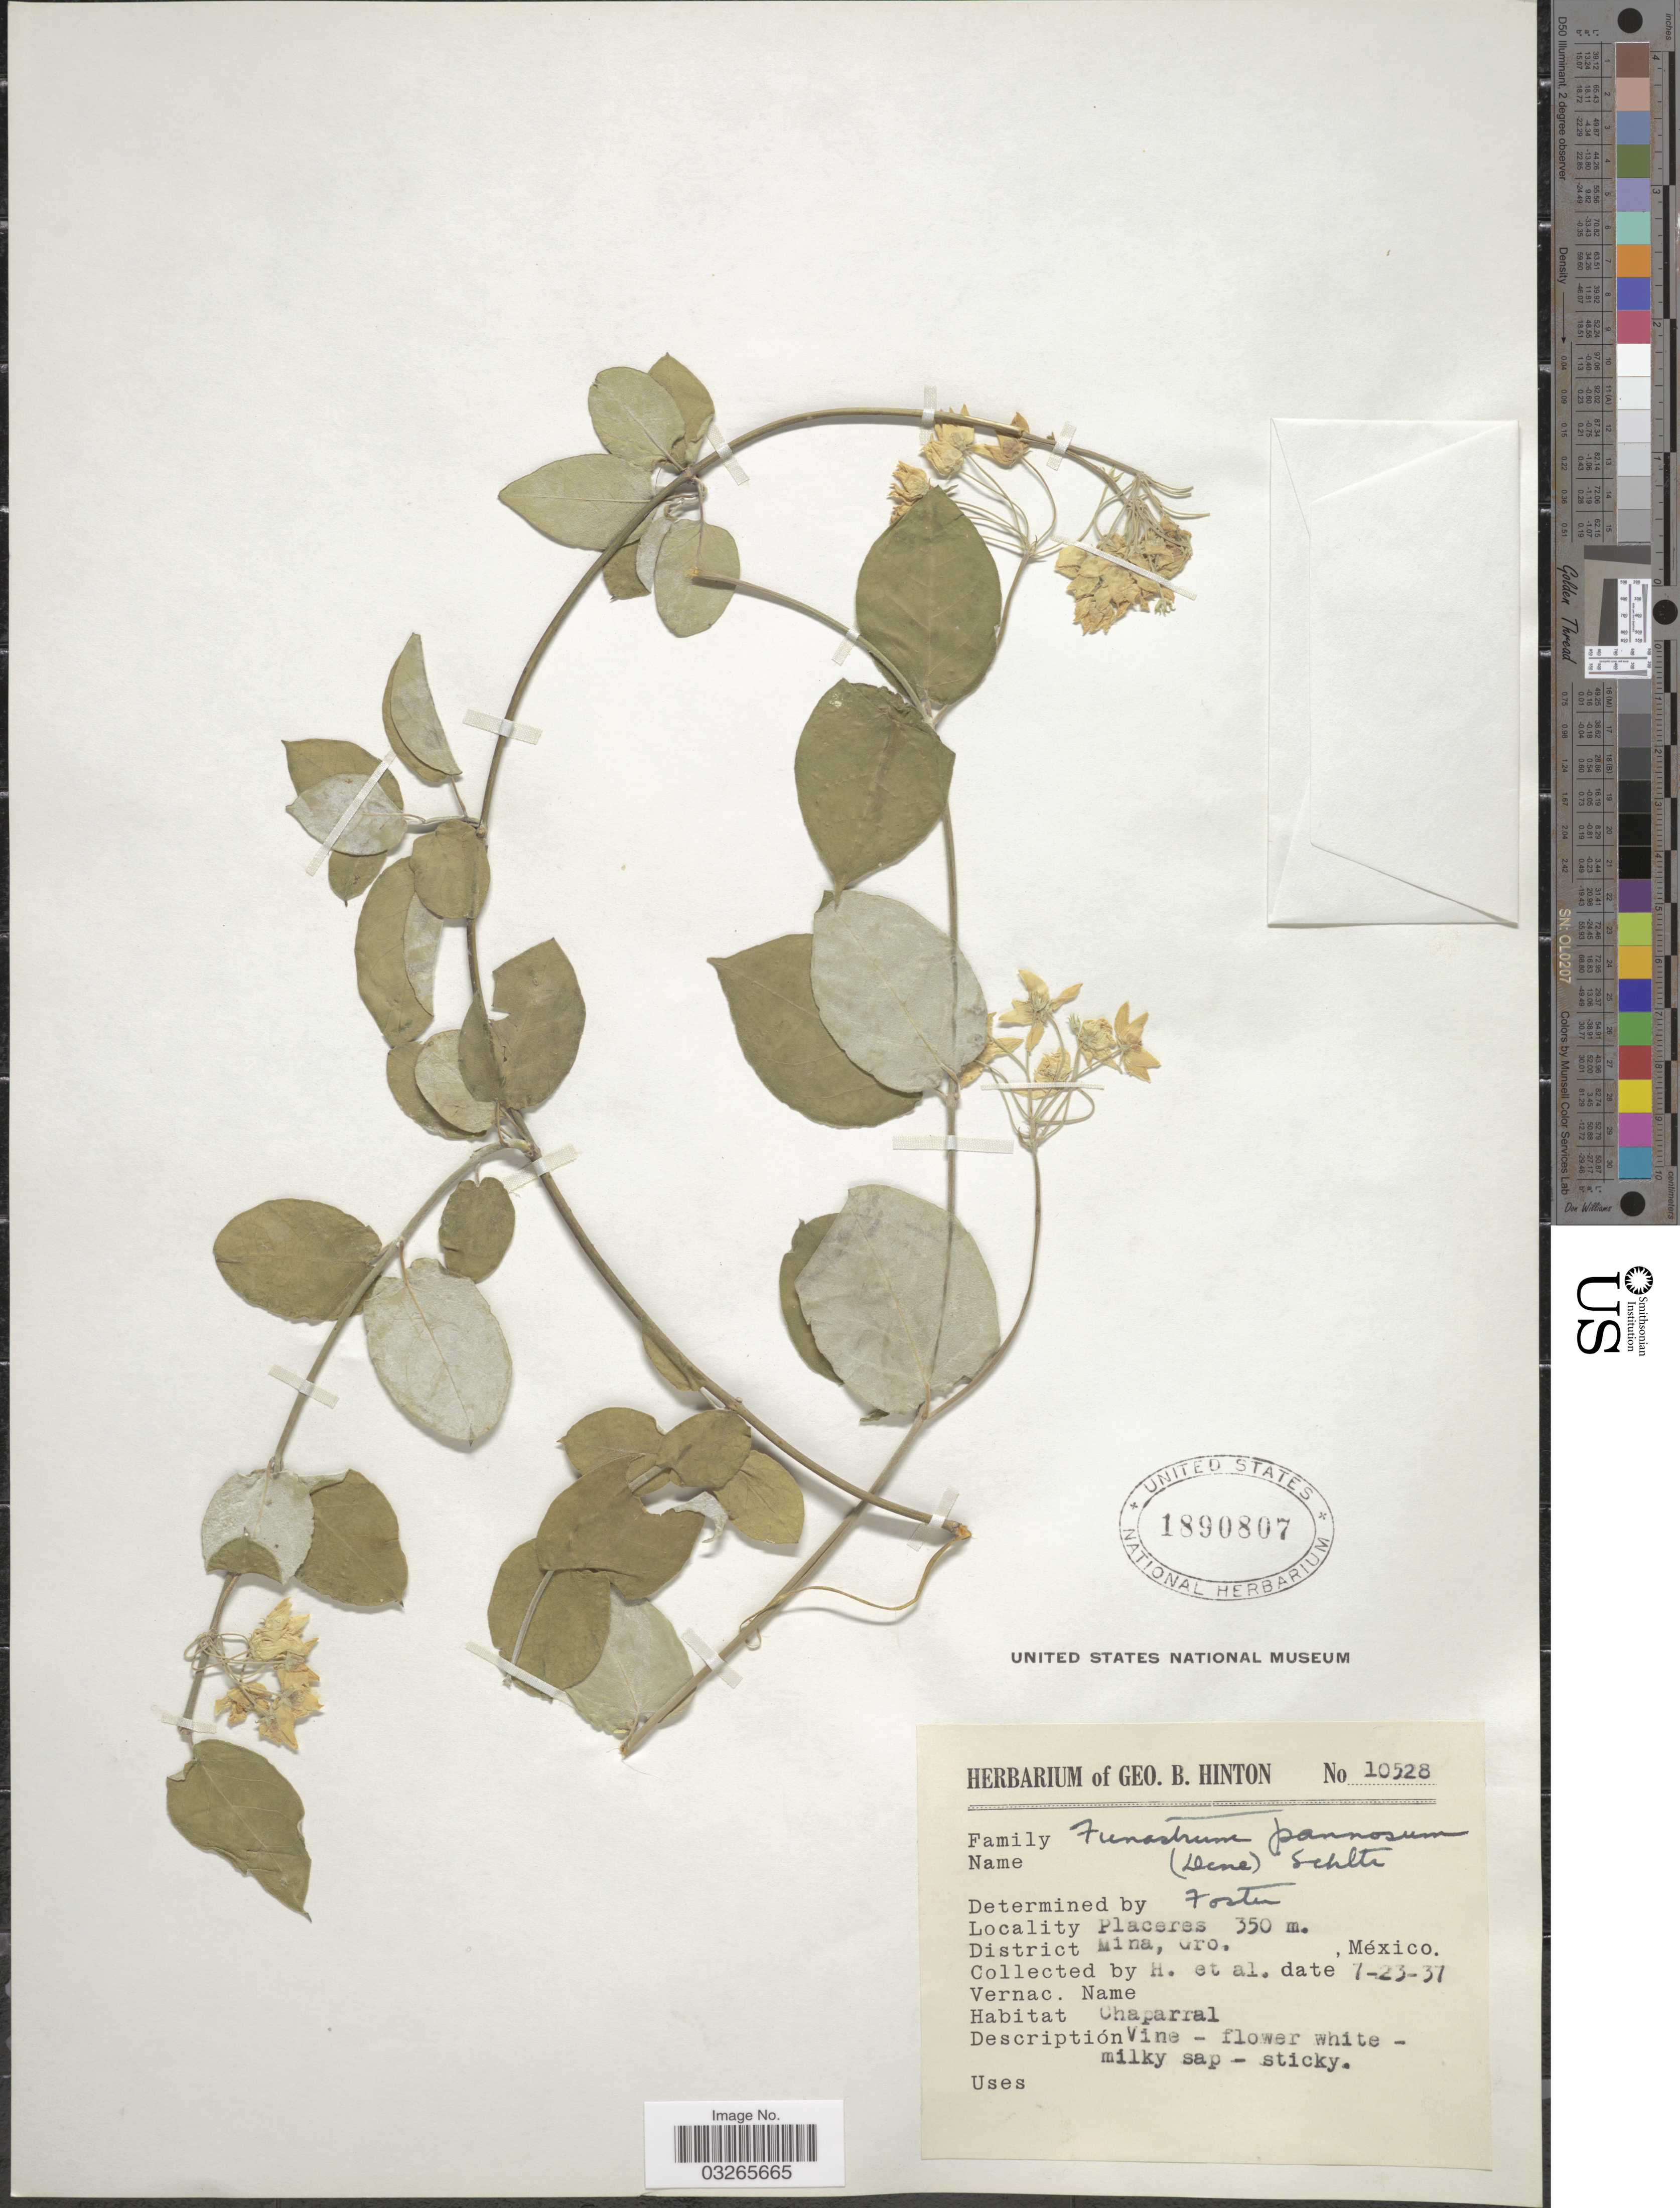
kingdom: Plantae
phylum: Tracheophyta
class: Magnoliopsida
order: Gentianales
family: Apocynaceae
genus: Sarcostemma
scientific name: Sarcostemma pannosum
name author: Decne.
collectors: G. B. Hinton & et al.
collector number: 10528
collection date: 1937-07-23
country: Mexico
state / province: Guerrero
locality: Placeres, District Mina, Gro., México.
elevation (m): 350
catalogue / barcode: US 1890807